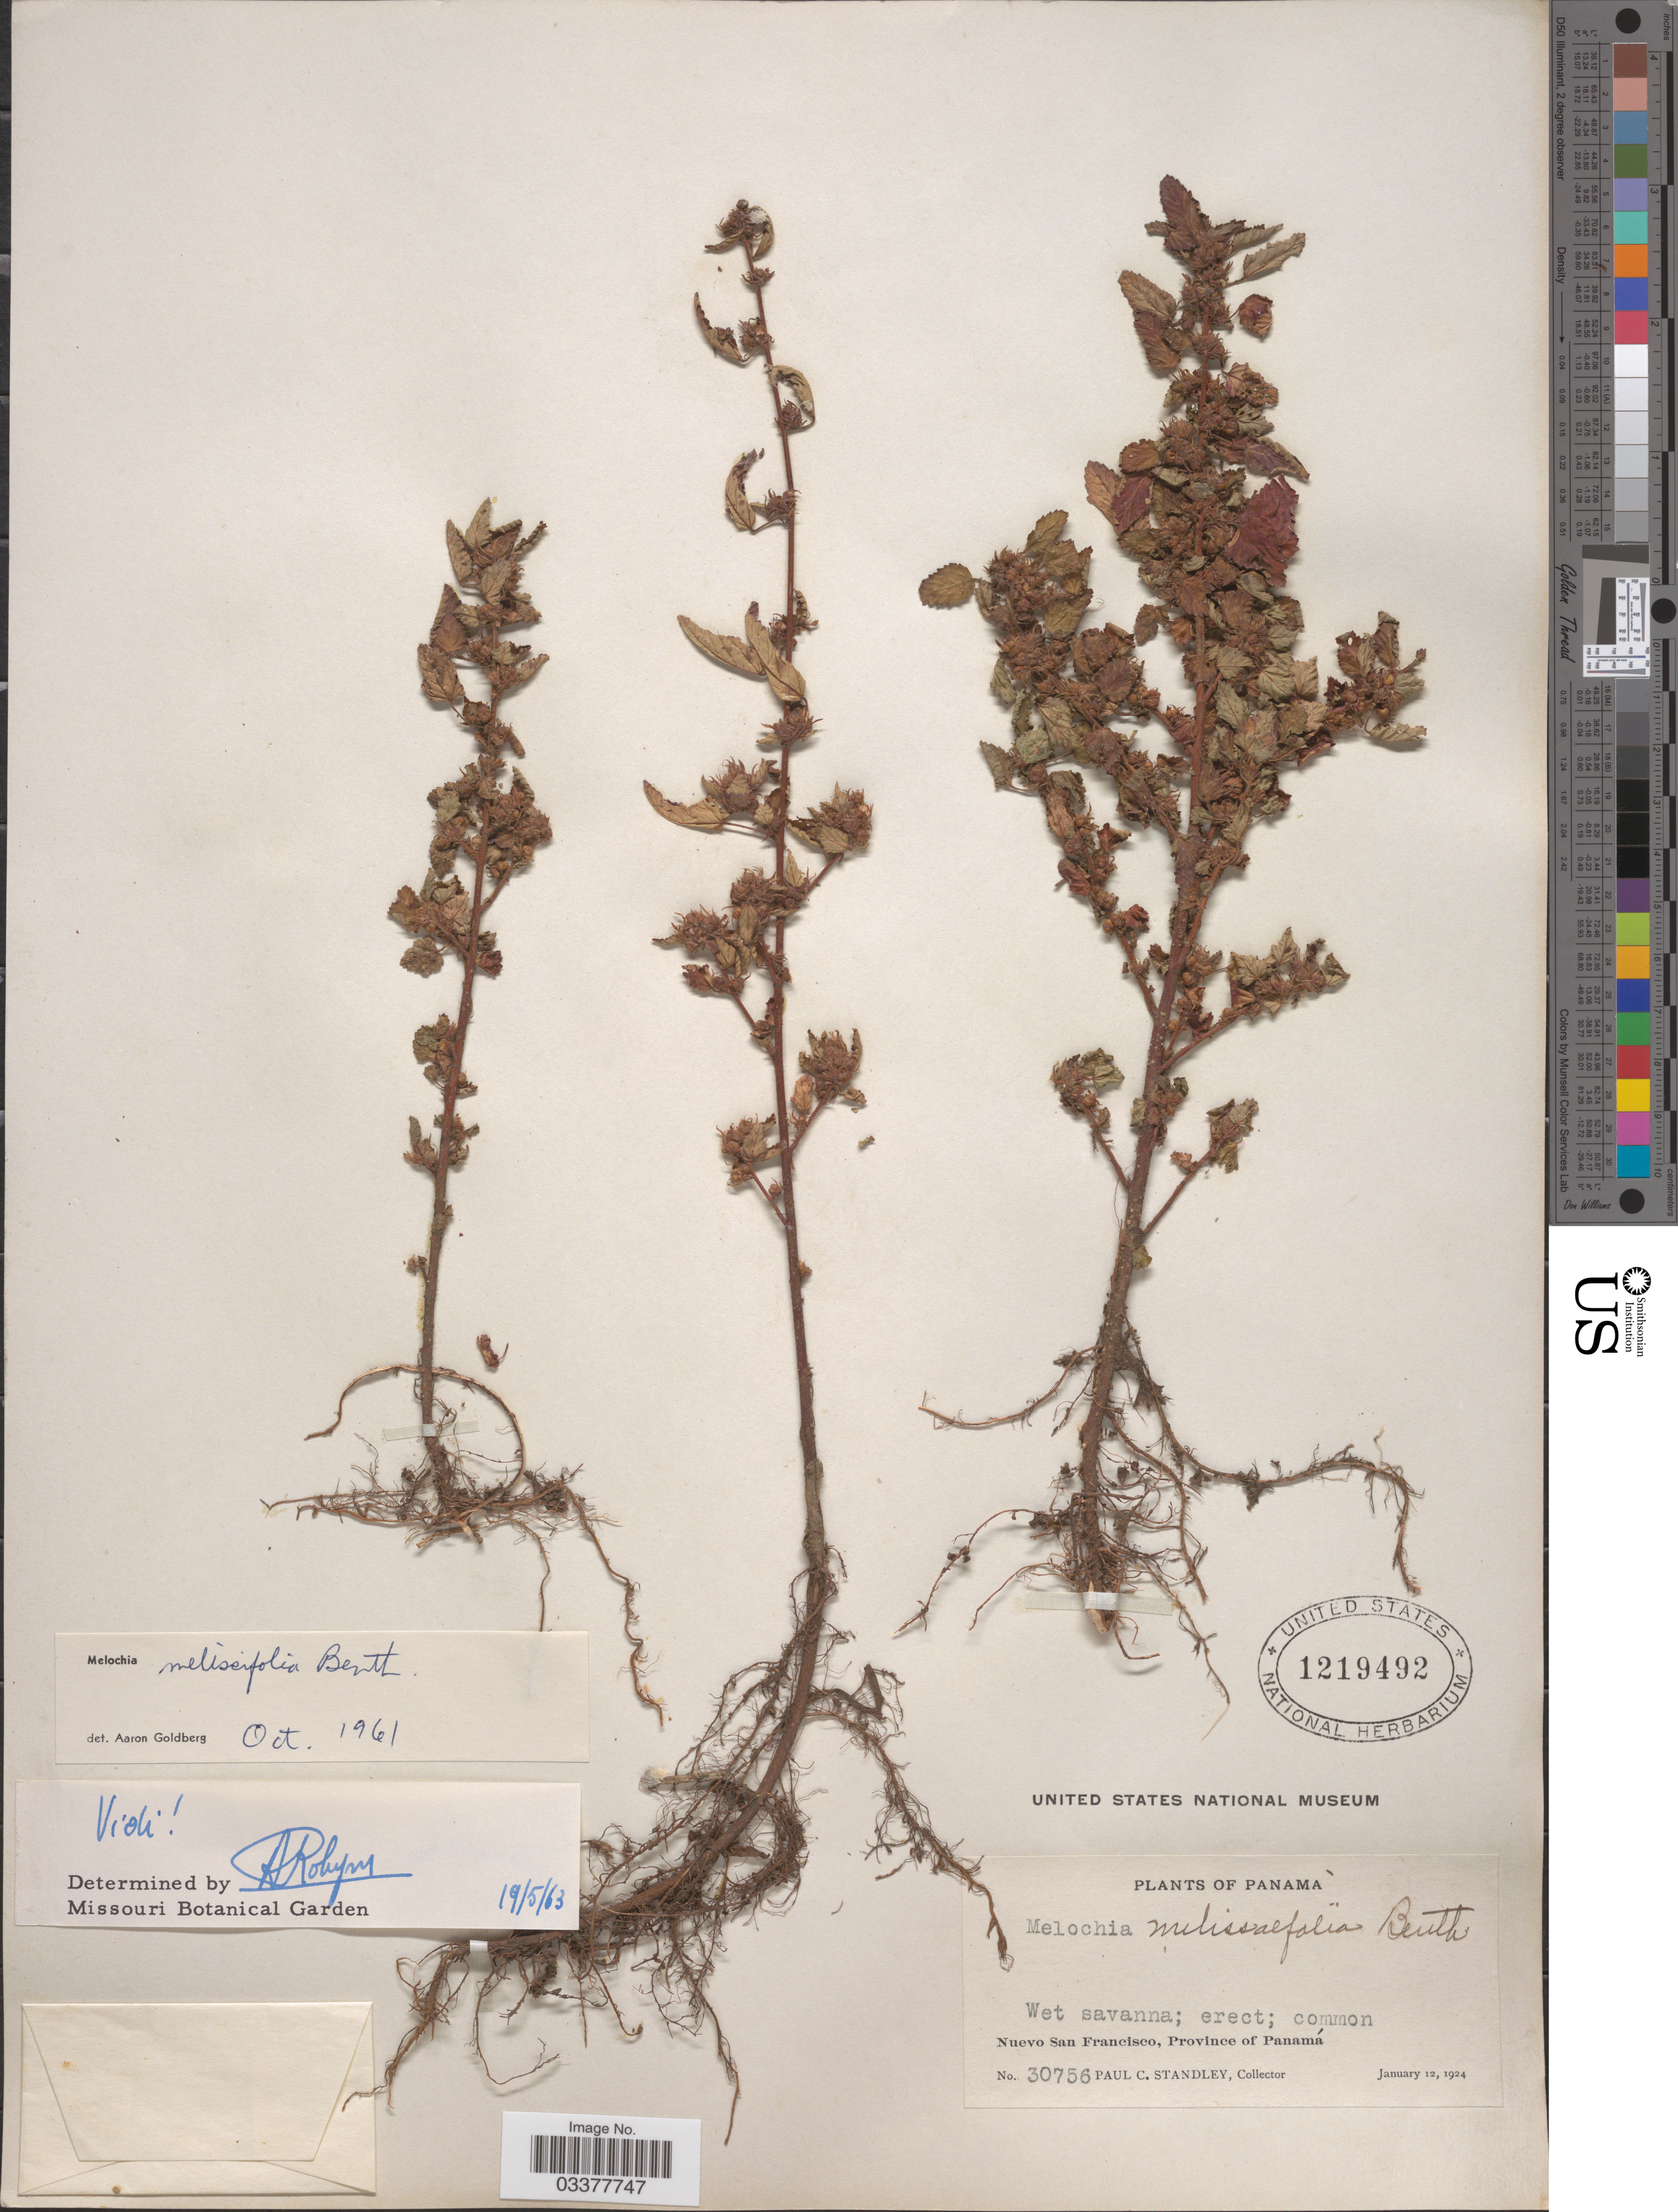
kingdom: Plantae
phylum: Tracheophyta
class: Magnoliopsida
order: Malvales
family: Malvaceae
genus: Melochia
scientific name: Melochia melissifolia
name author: Benth.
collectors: P. C. Standley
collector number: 30756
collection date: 1924-01-12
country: Panama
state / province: Panamá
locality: Nuevo San Francisco.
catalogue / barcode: US 1219492